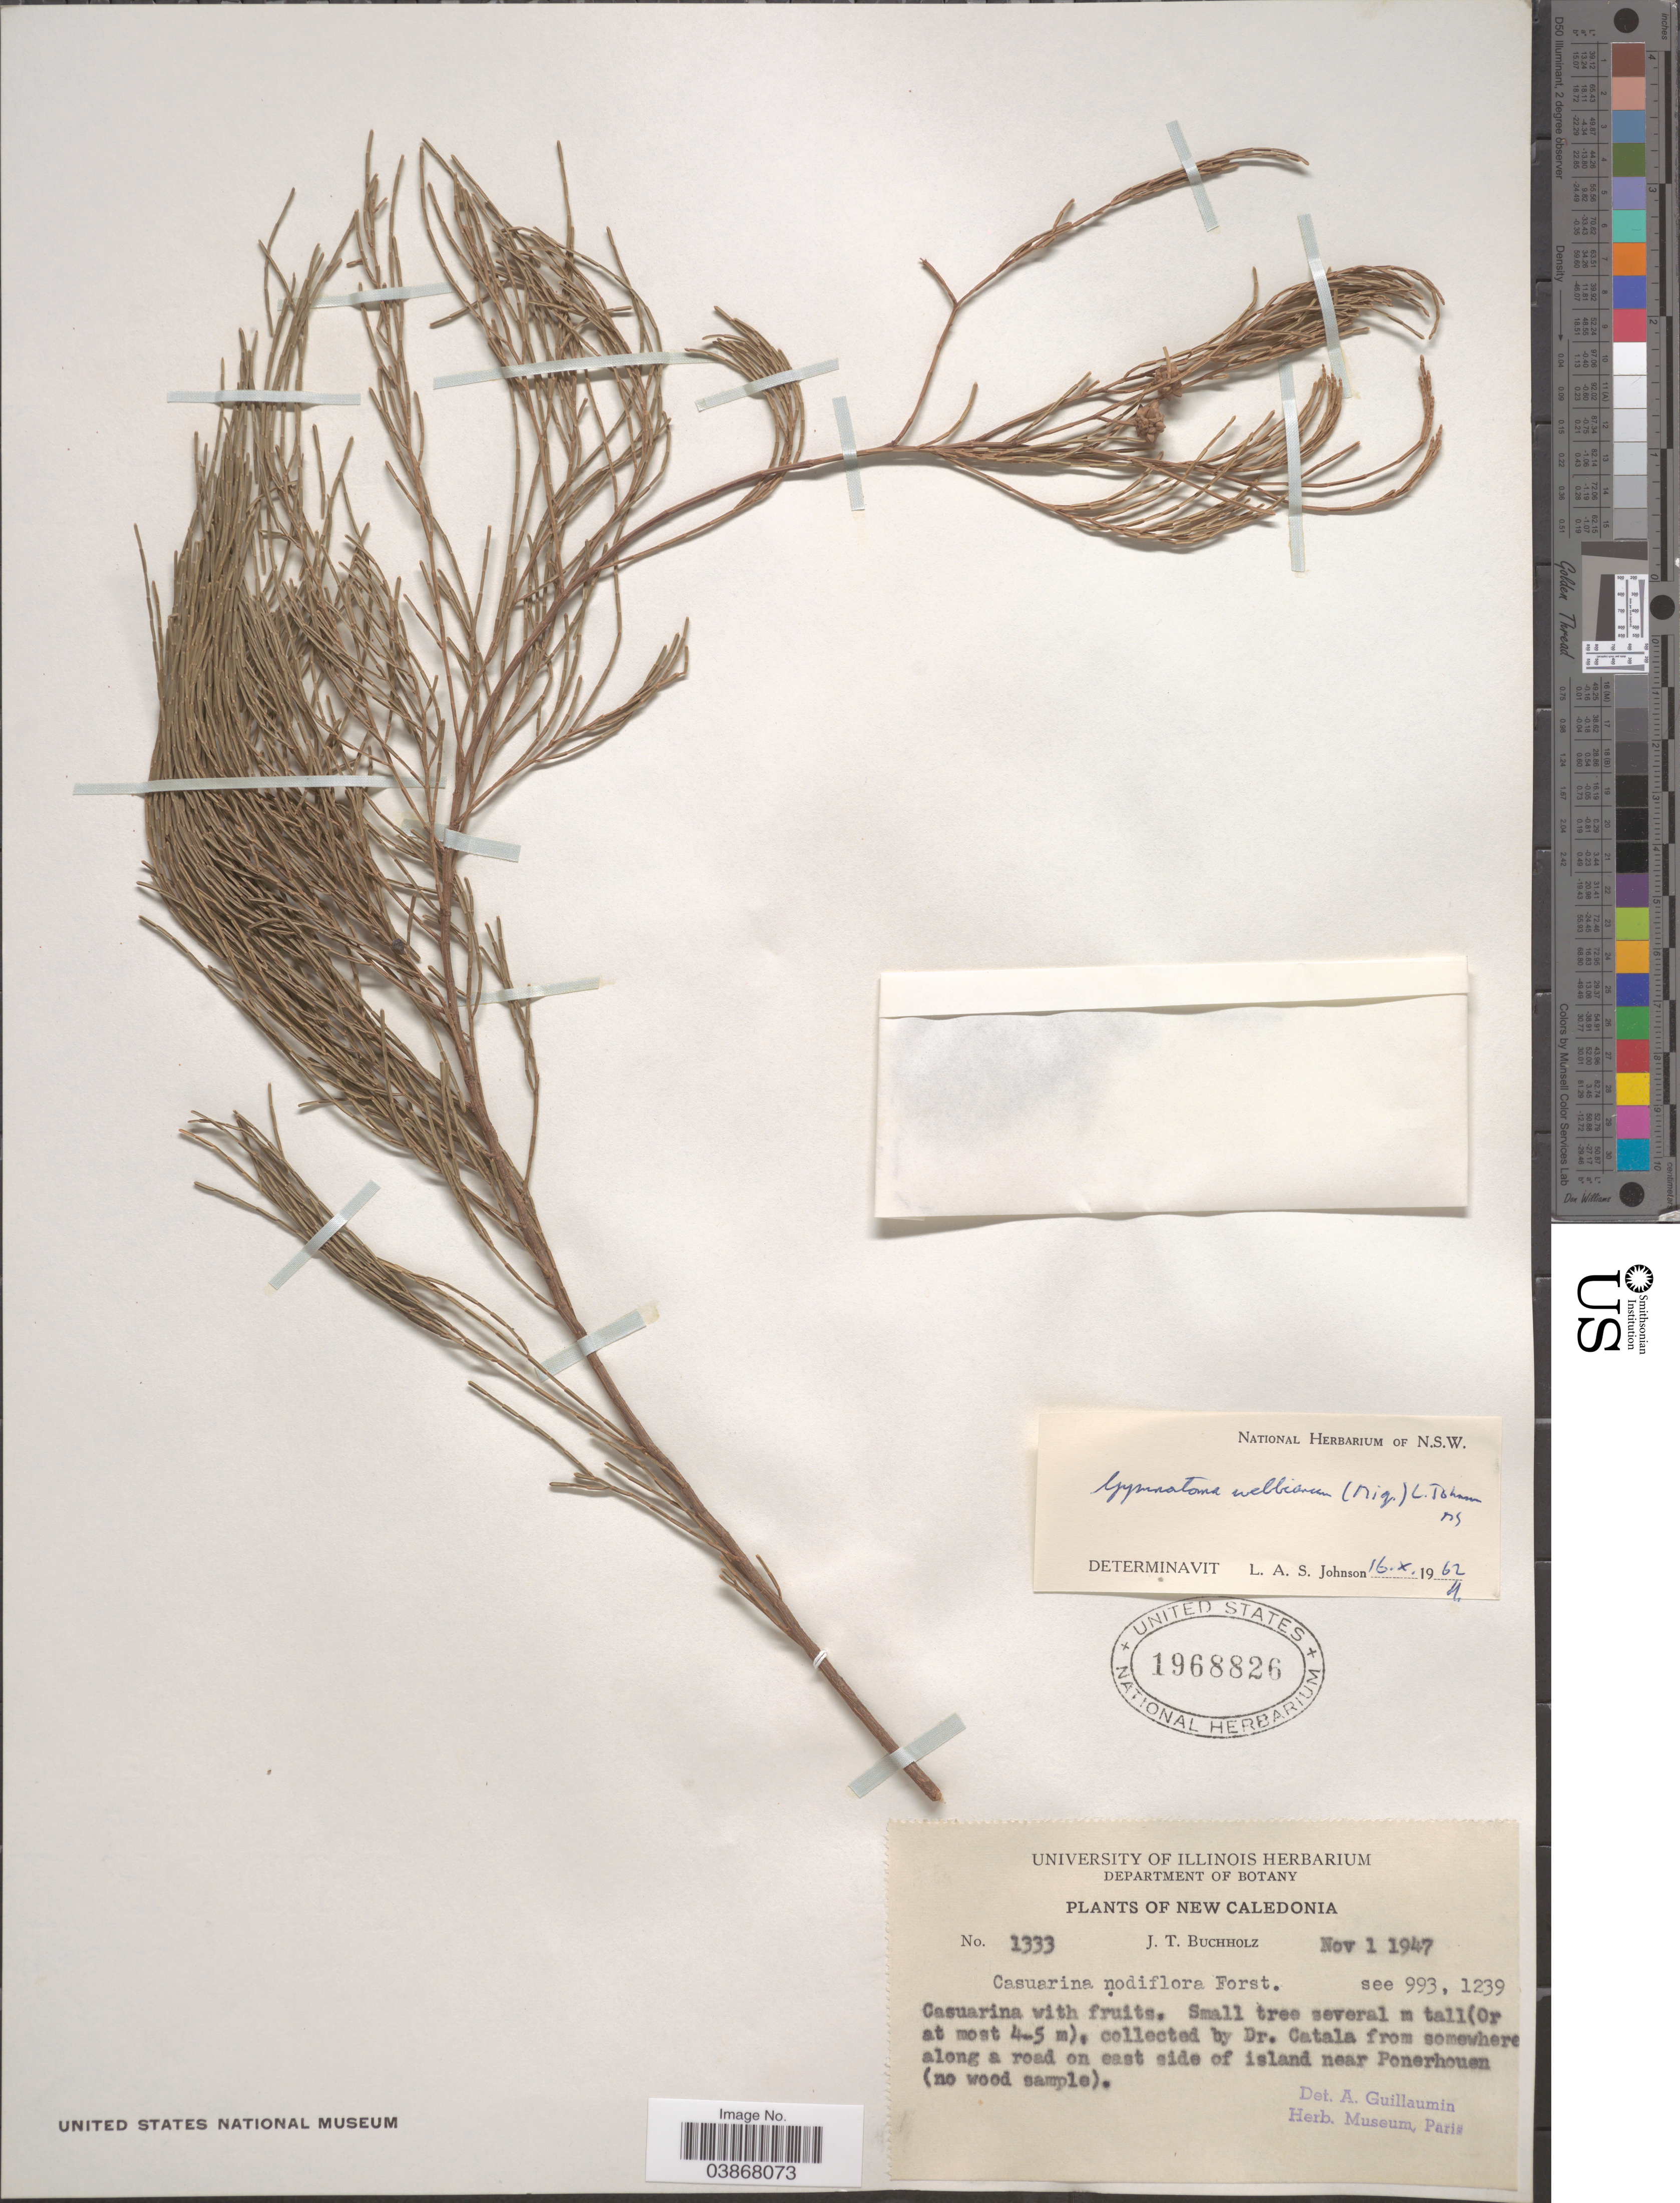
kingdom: Plantae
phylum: Tracheophyta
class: Magnoliopsida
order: Fagales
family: Casuarinaceae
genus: Gymnostoma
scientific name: Gymnostoma webbianum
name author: (Miq.) L.A.S. Johnson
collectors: Catala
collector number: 1333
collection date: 1947-11-01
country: New Caledonia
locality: Somewhere along a road on east side of island near Ponerhouen.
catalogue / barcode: US 1968826